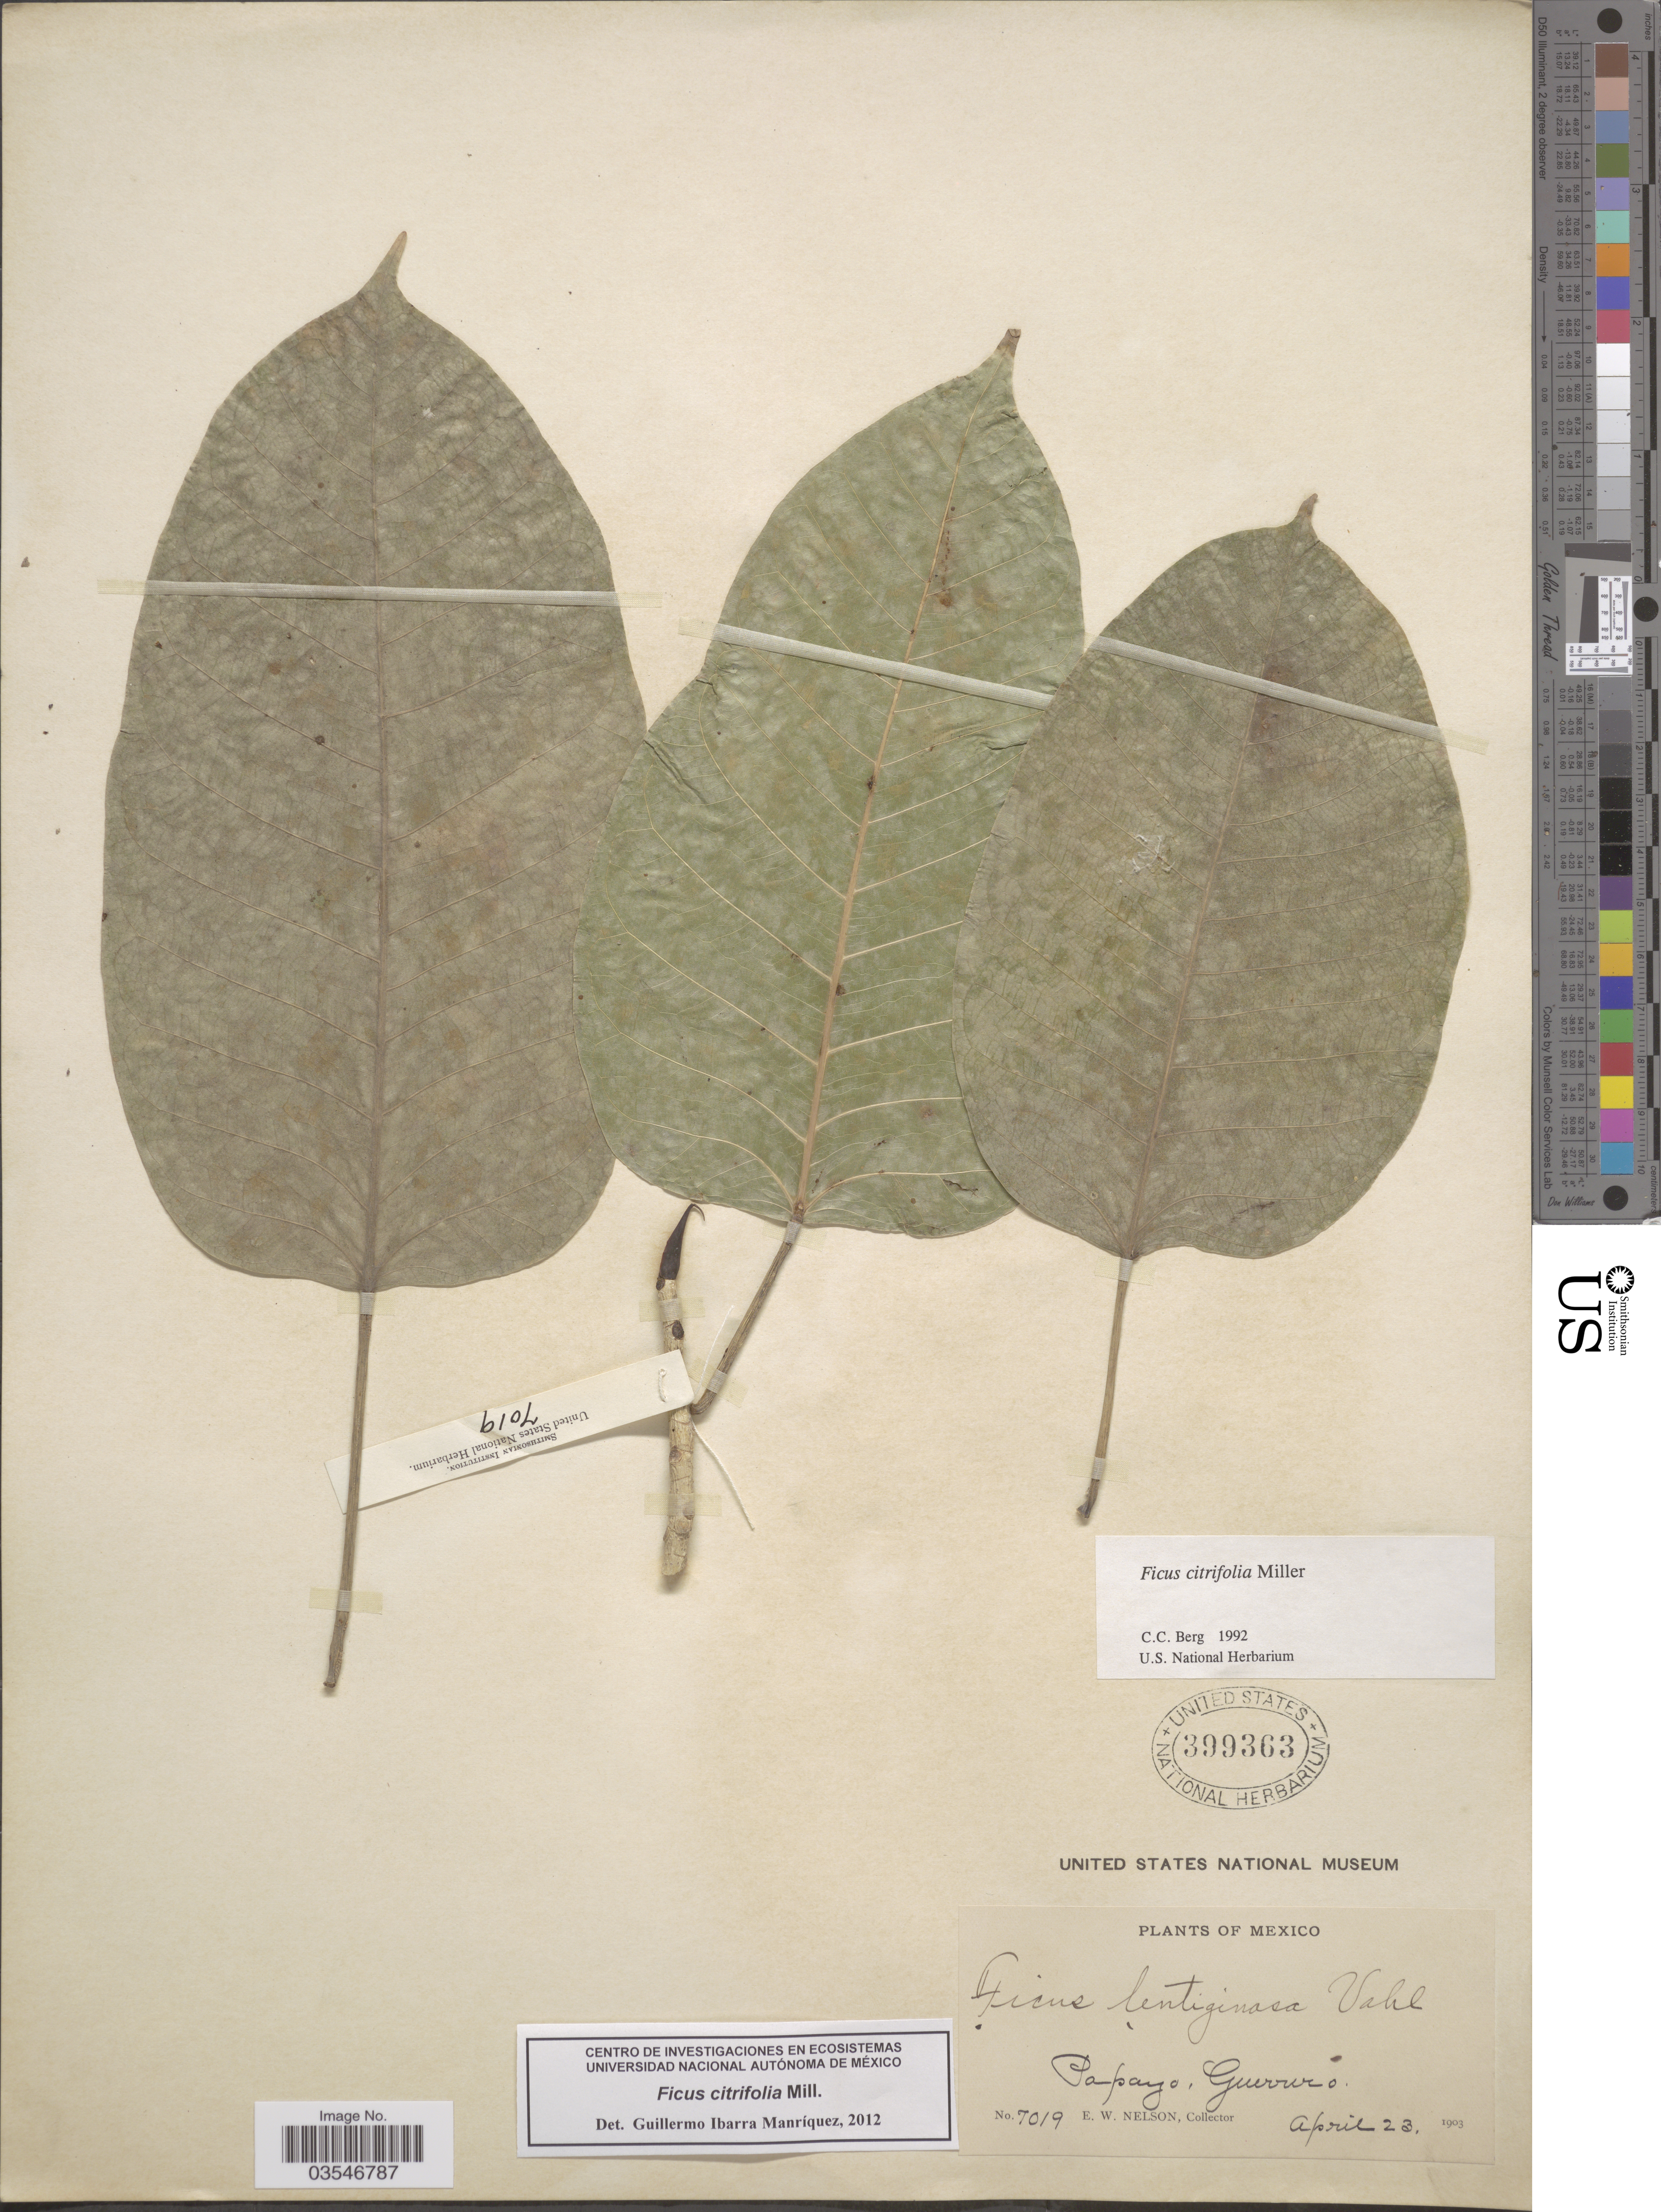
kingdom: Plantae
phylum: Tracheophyta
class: Magnoliopsida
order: Rosales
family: Moraceae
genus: Ficus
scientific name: Ficus citrifolia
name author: Mill.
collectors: E. W. Nelson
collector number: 7019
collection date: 1903-04-23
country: Mexico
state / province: Guerrero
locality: Papayo.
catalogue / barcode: US 399363